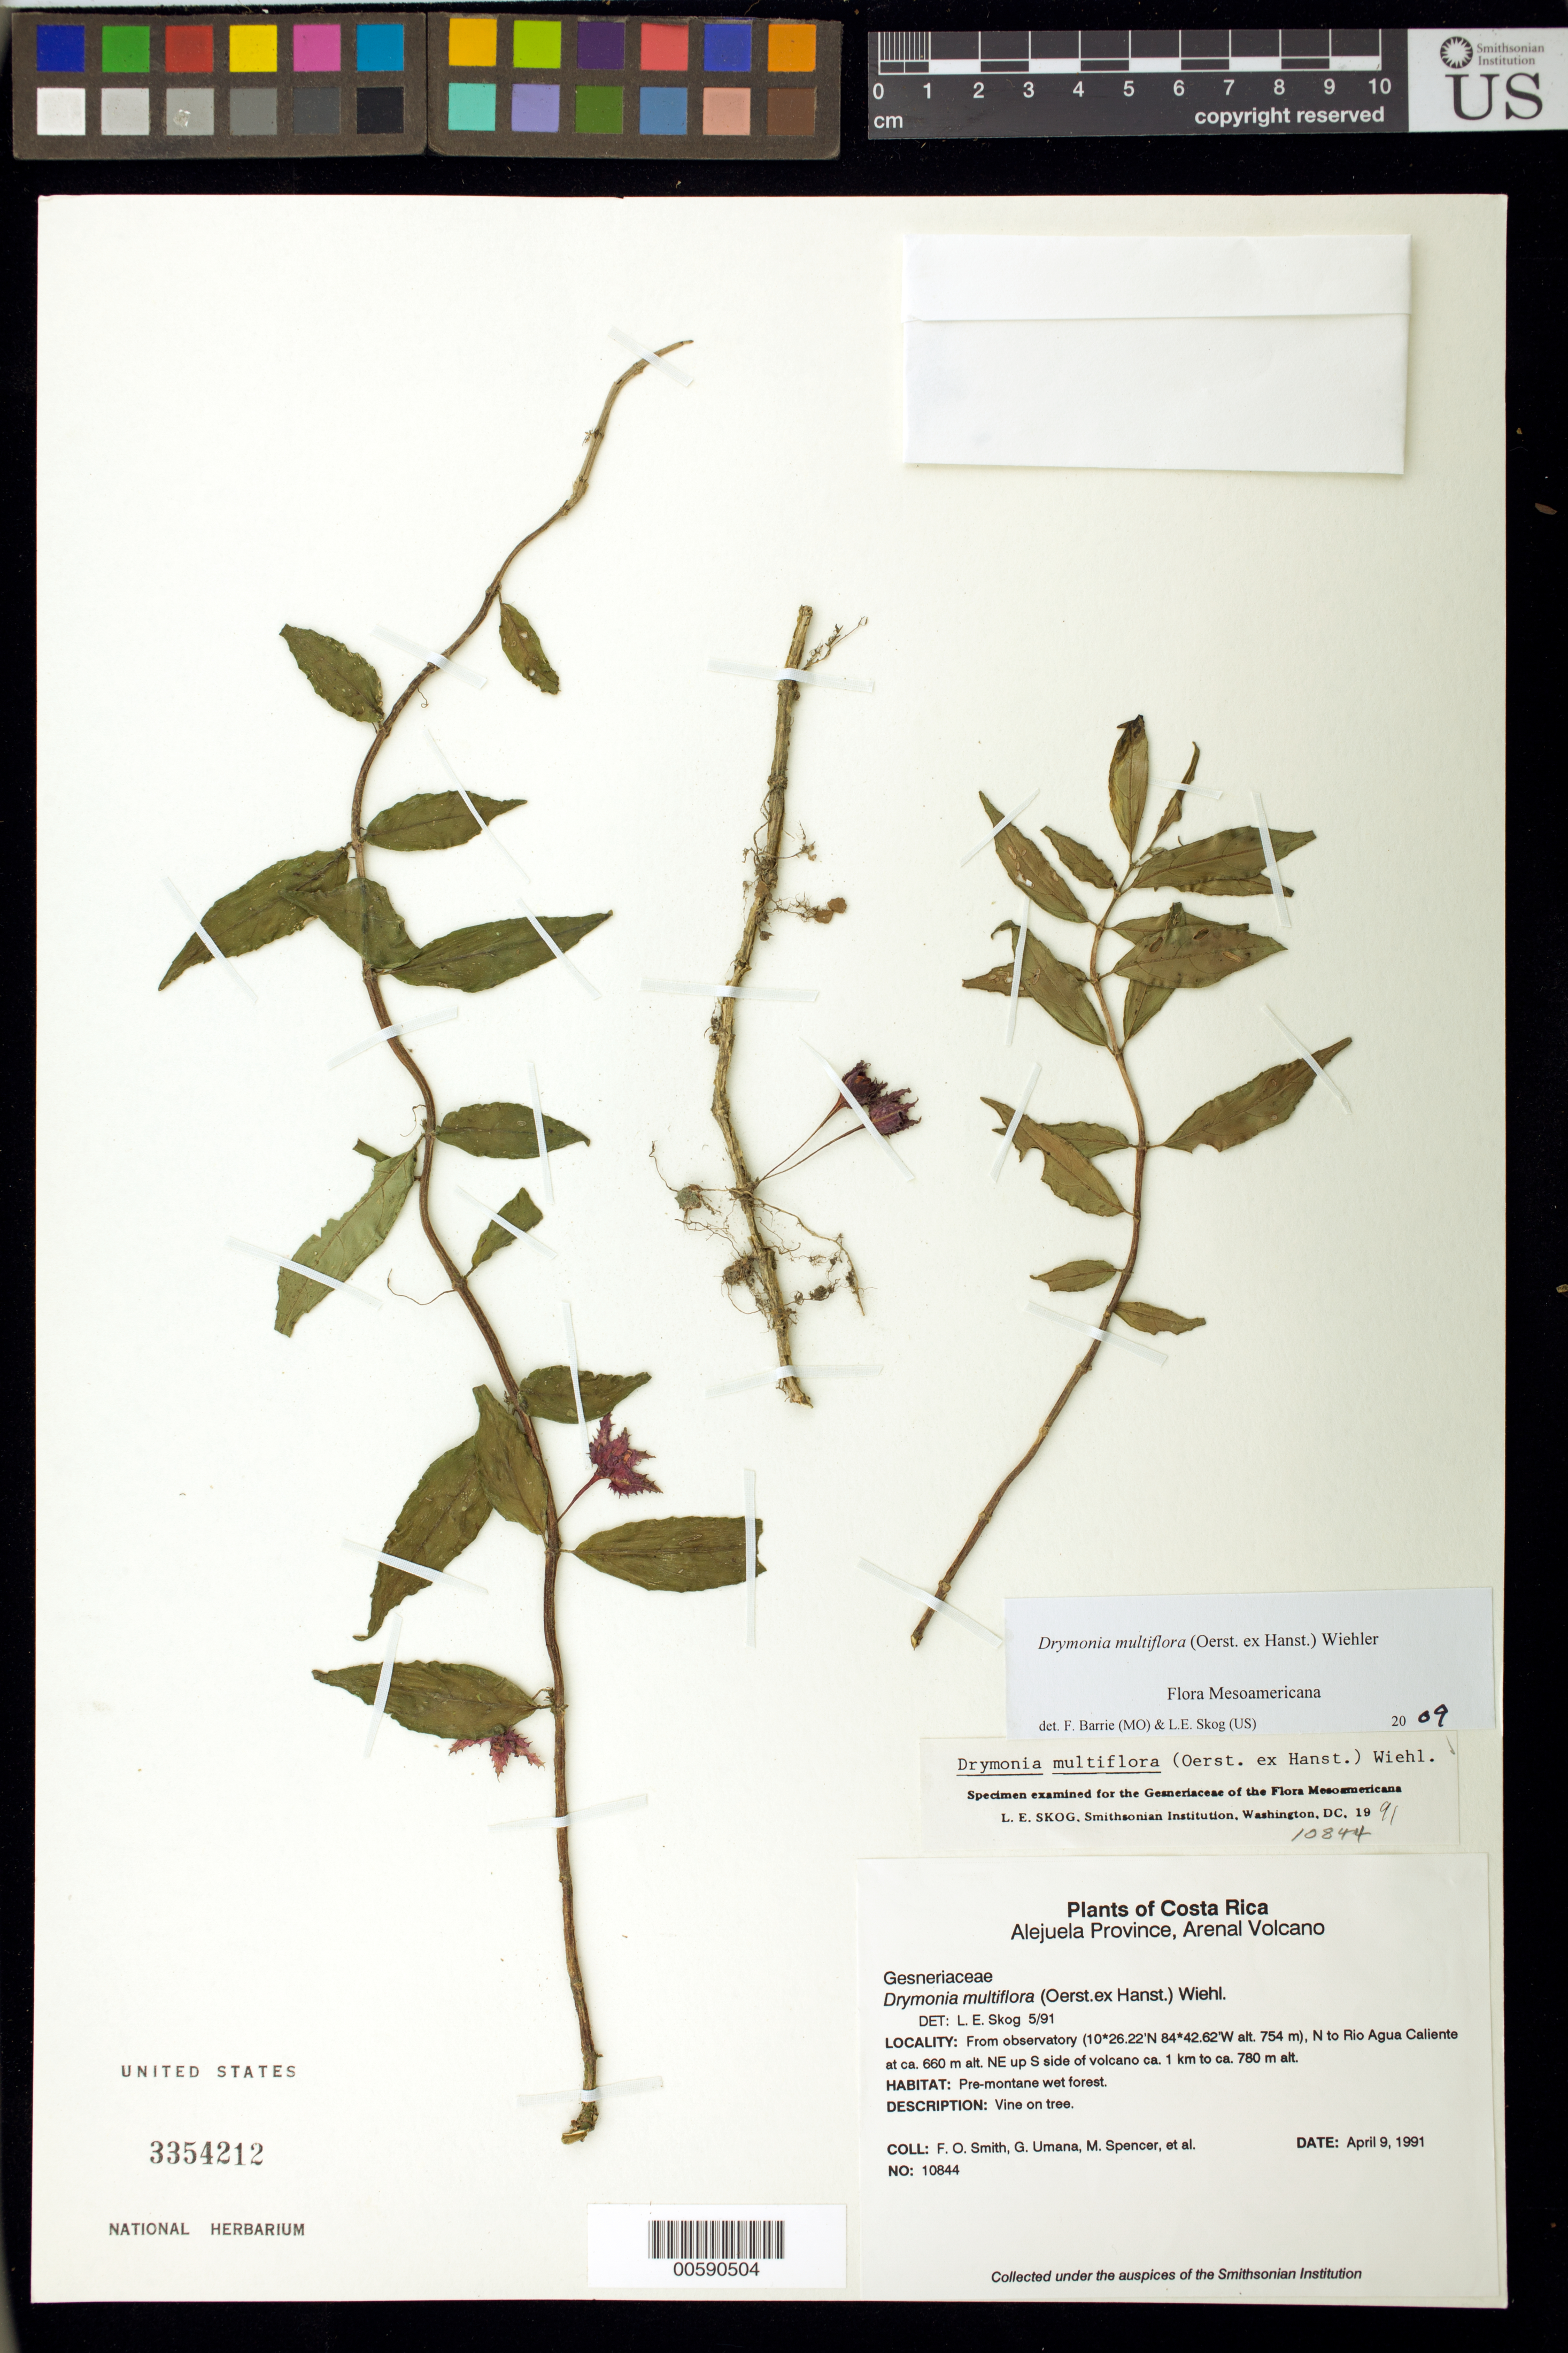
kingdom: Plantae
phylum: Tracheophyta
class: Magnoliopsida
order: Lamiales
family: Gesneriaceae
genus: Drymonia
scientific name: Drymonia multiflora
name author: (Oerst. ex Hanst.) Wiehler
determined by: Skog, Laurence E.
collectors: F. Smith, G. Umana, M. Spencer & et al.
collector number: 10844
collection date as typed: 09 Apr 1991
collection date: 1991-04-09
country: Costa Rica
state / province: Alajuela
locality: Arenal Volcano; from observatory, N to Rio Agua Caliente, NE up side of volcano ca. 1 km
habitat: Pre-montane wet forest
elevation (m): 660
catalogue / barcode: US 3354212